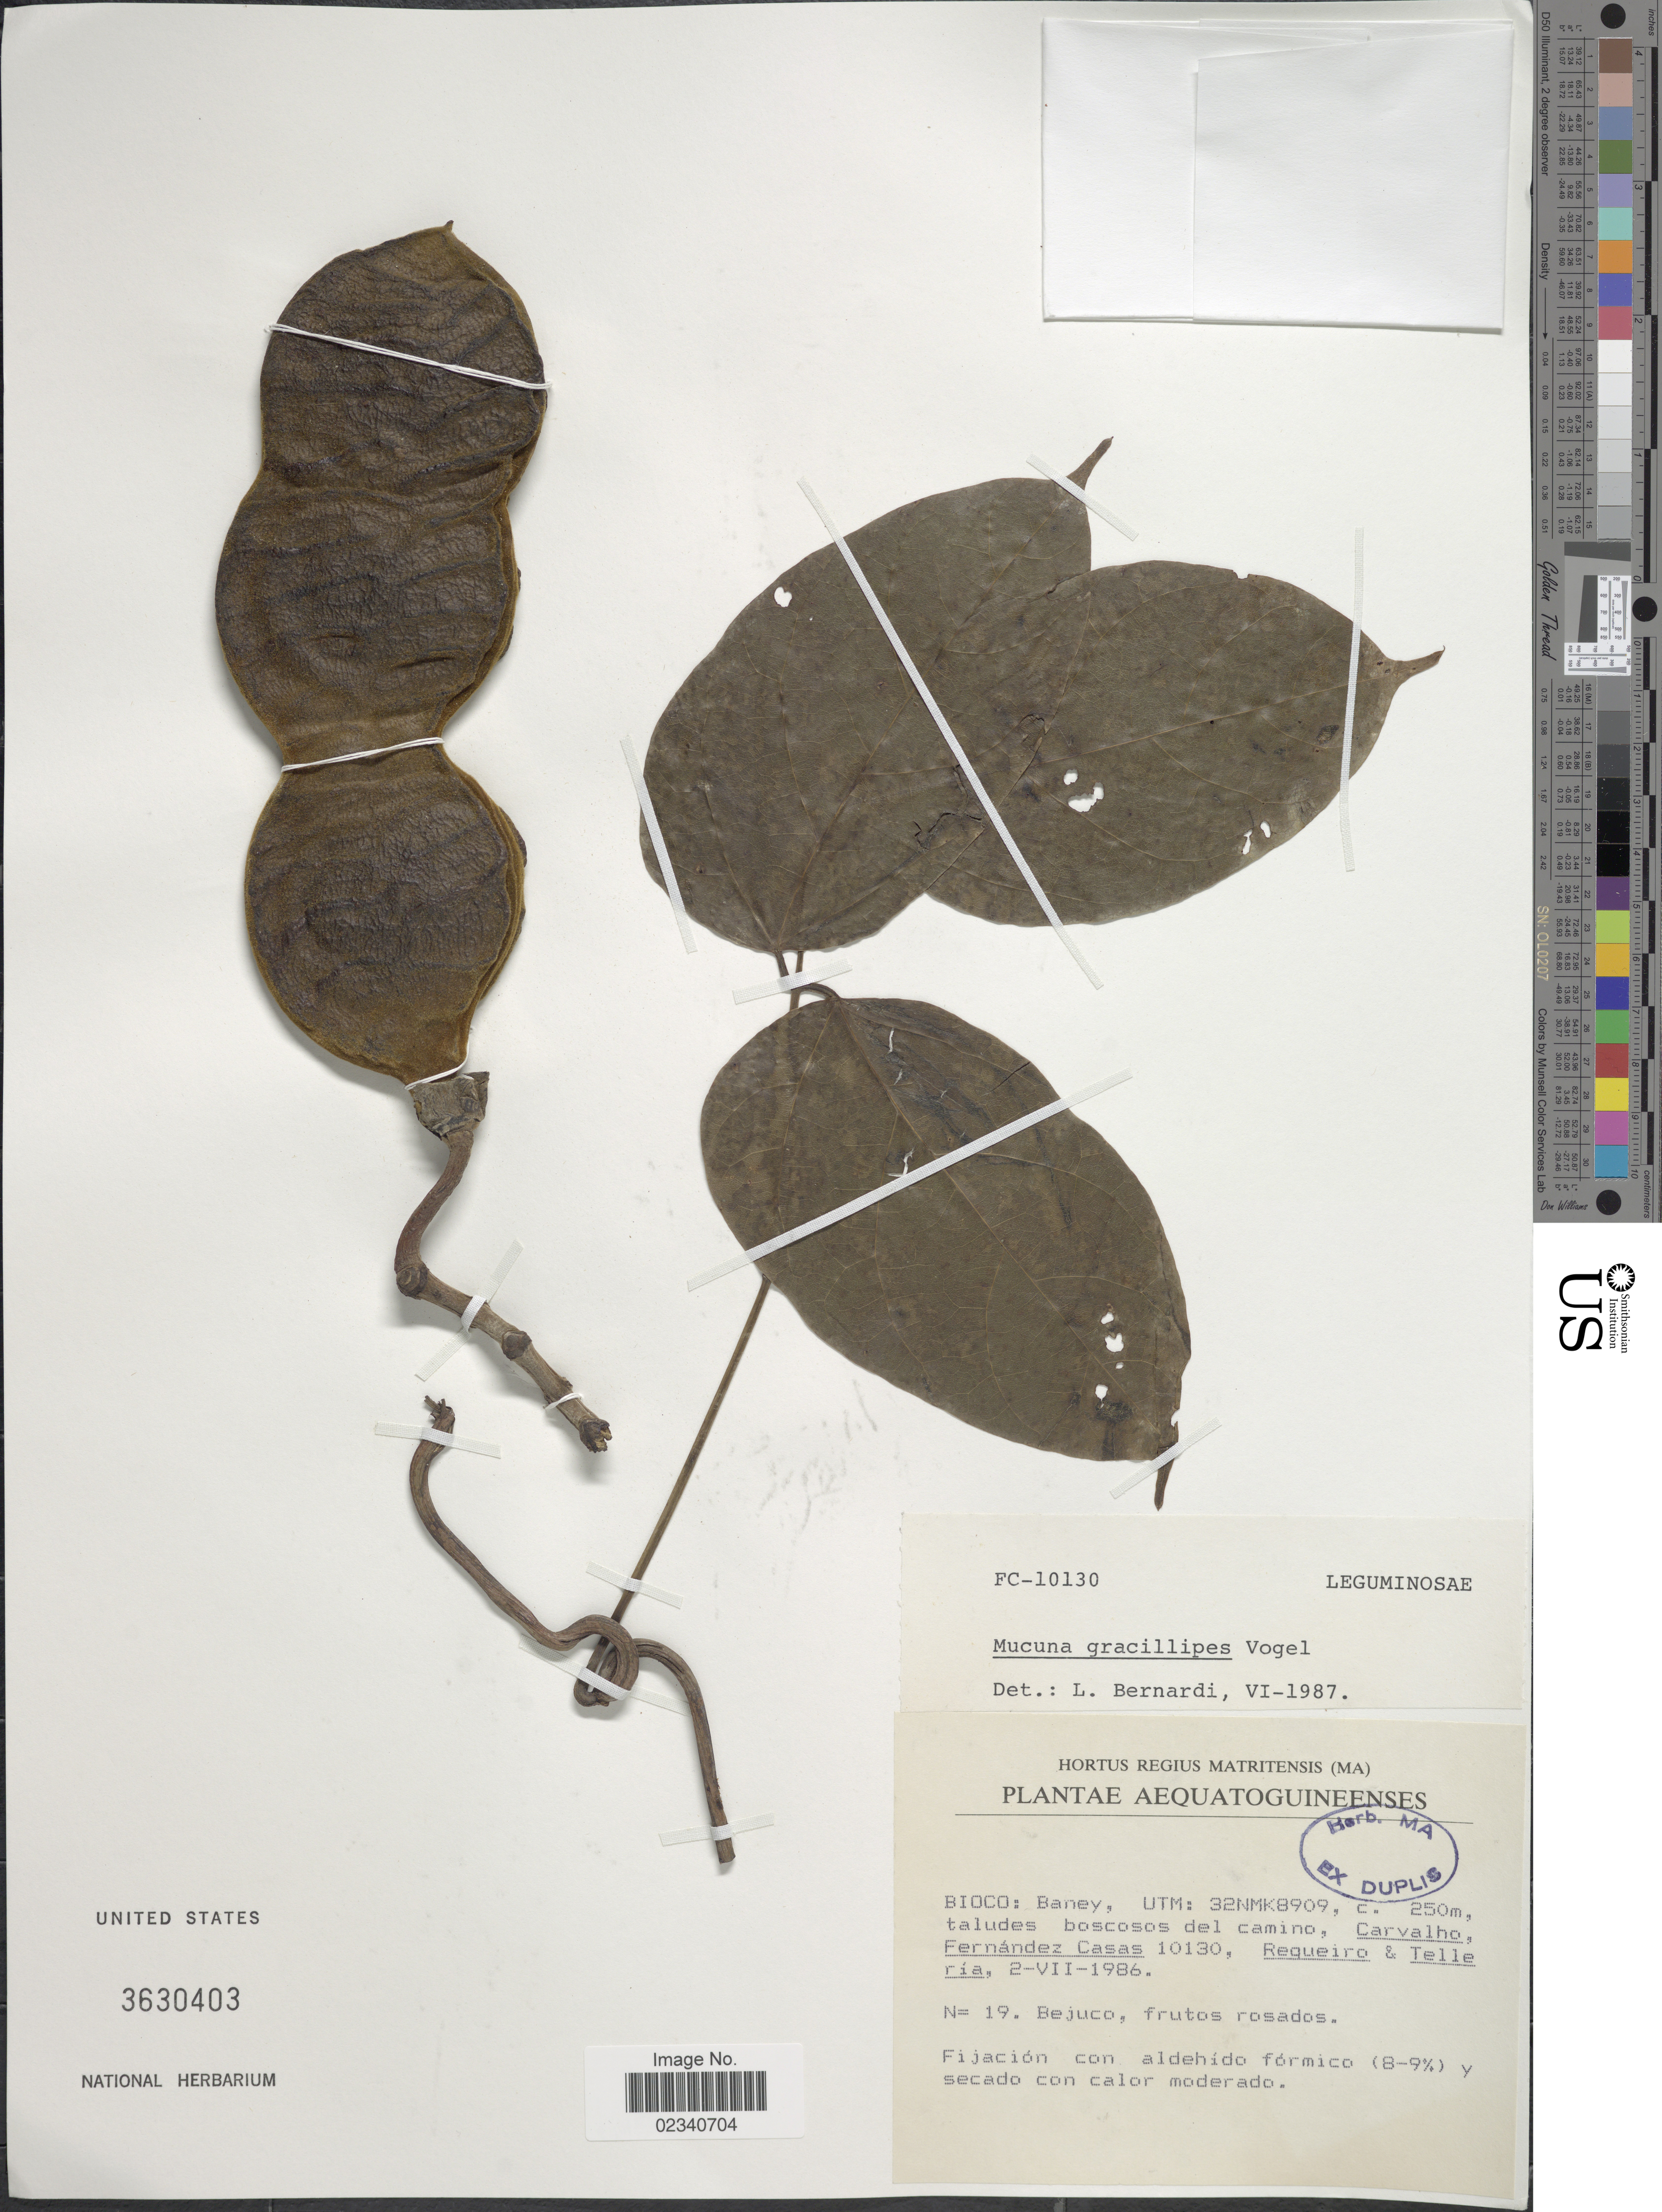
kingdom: Plantae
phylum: Tracheophyta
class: Magnoliopsida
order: Fabales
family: Fabaceae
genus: Mucuna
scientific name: Mucuna gracilipes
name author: Craib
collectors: Carvalho, --, F. Casas, Requeiro, -- & -. Telleria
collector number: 10130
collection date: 1986-07-02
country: Equatorial Guinea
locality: Aequatoguineenses, Bioco: Baney, UTM: 32NMK8909, taludes boscosos del camino.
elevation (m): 250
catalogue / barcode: US 3630403